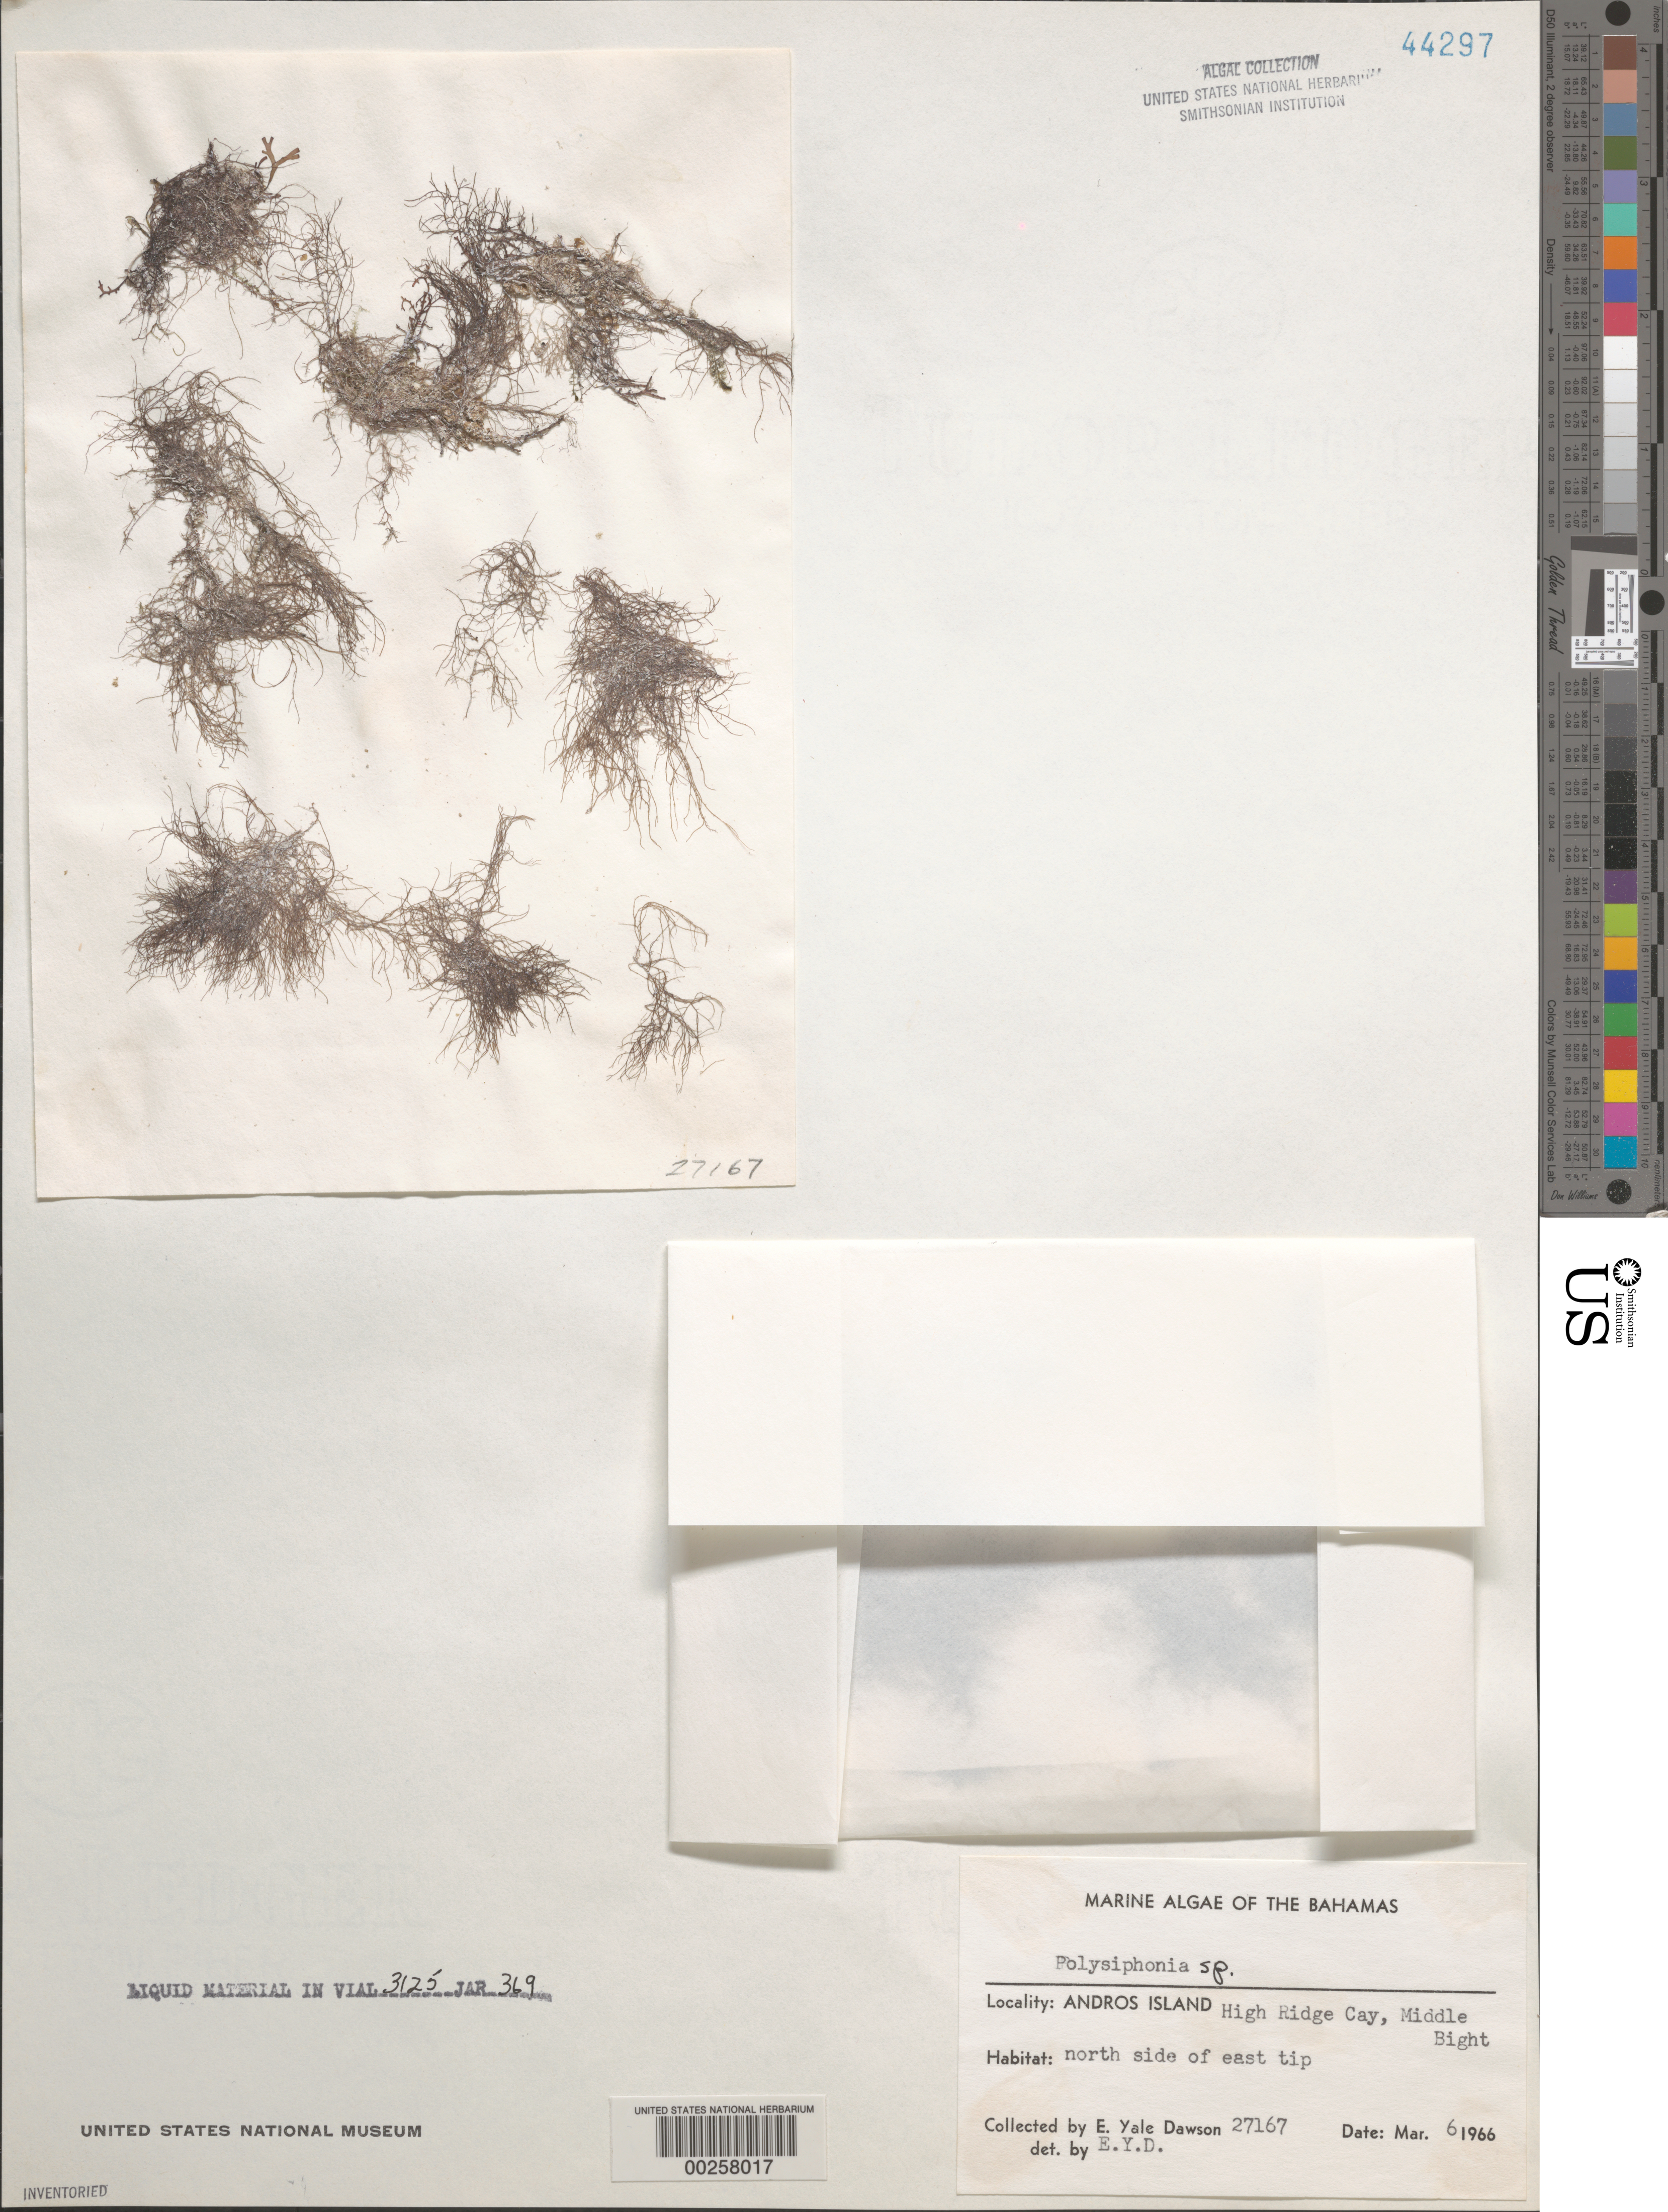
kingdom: Plantae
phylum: Rhodophyta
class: Florideophyceae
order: Ceramiales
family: Rhodomelaceae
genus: Polysiphonia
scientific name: Polysiphonia sp.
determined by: Dawson, E. Y.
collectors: E. Y. Dawson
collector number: EYD 27167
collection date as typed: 06 Mar 1966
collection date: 1966-03-06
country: Bahamas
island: High Ridge Cay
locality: Middle Bight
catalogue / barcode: US 44297